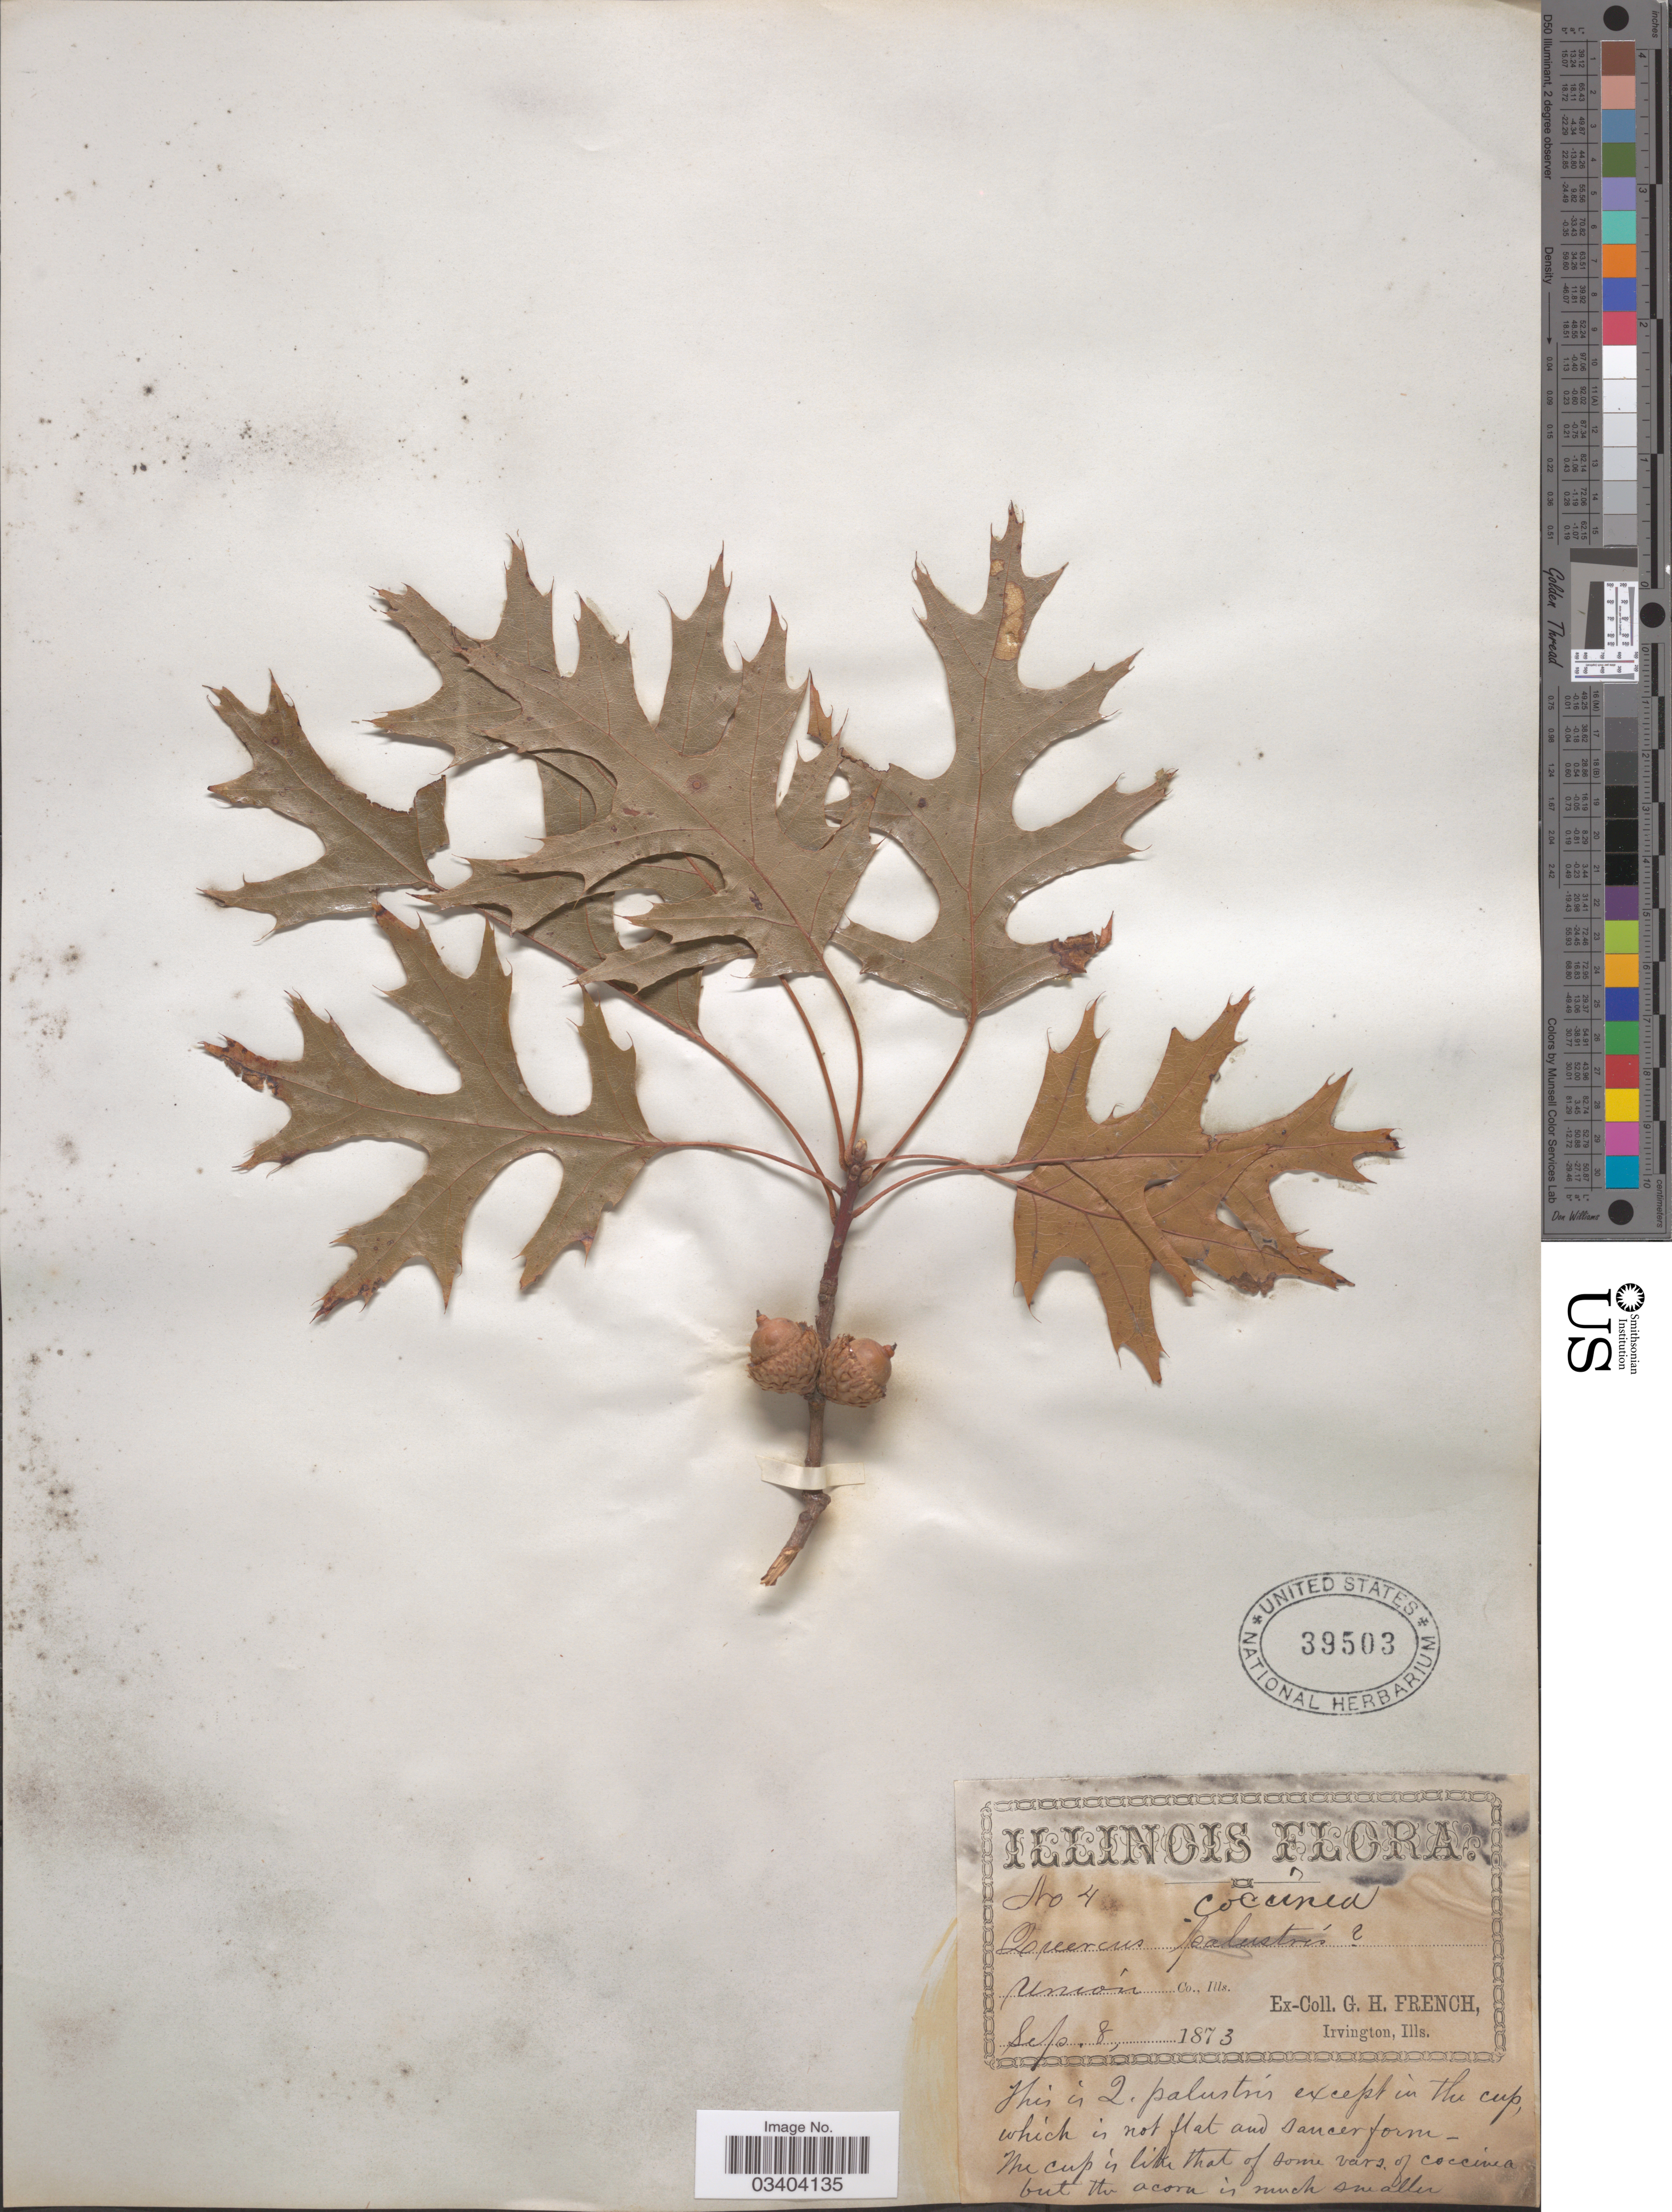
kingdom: Plantae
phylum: Tracheophyta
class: Magnoliopsida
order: Fagales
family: Fagaceae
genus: Quercus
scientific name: Quercus coccinea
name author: Münchh.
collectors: G. H. French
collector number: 4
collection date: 1873-09-08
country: United States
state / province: Illinois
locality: Union Co.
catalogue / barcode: US 39503